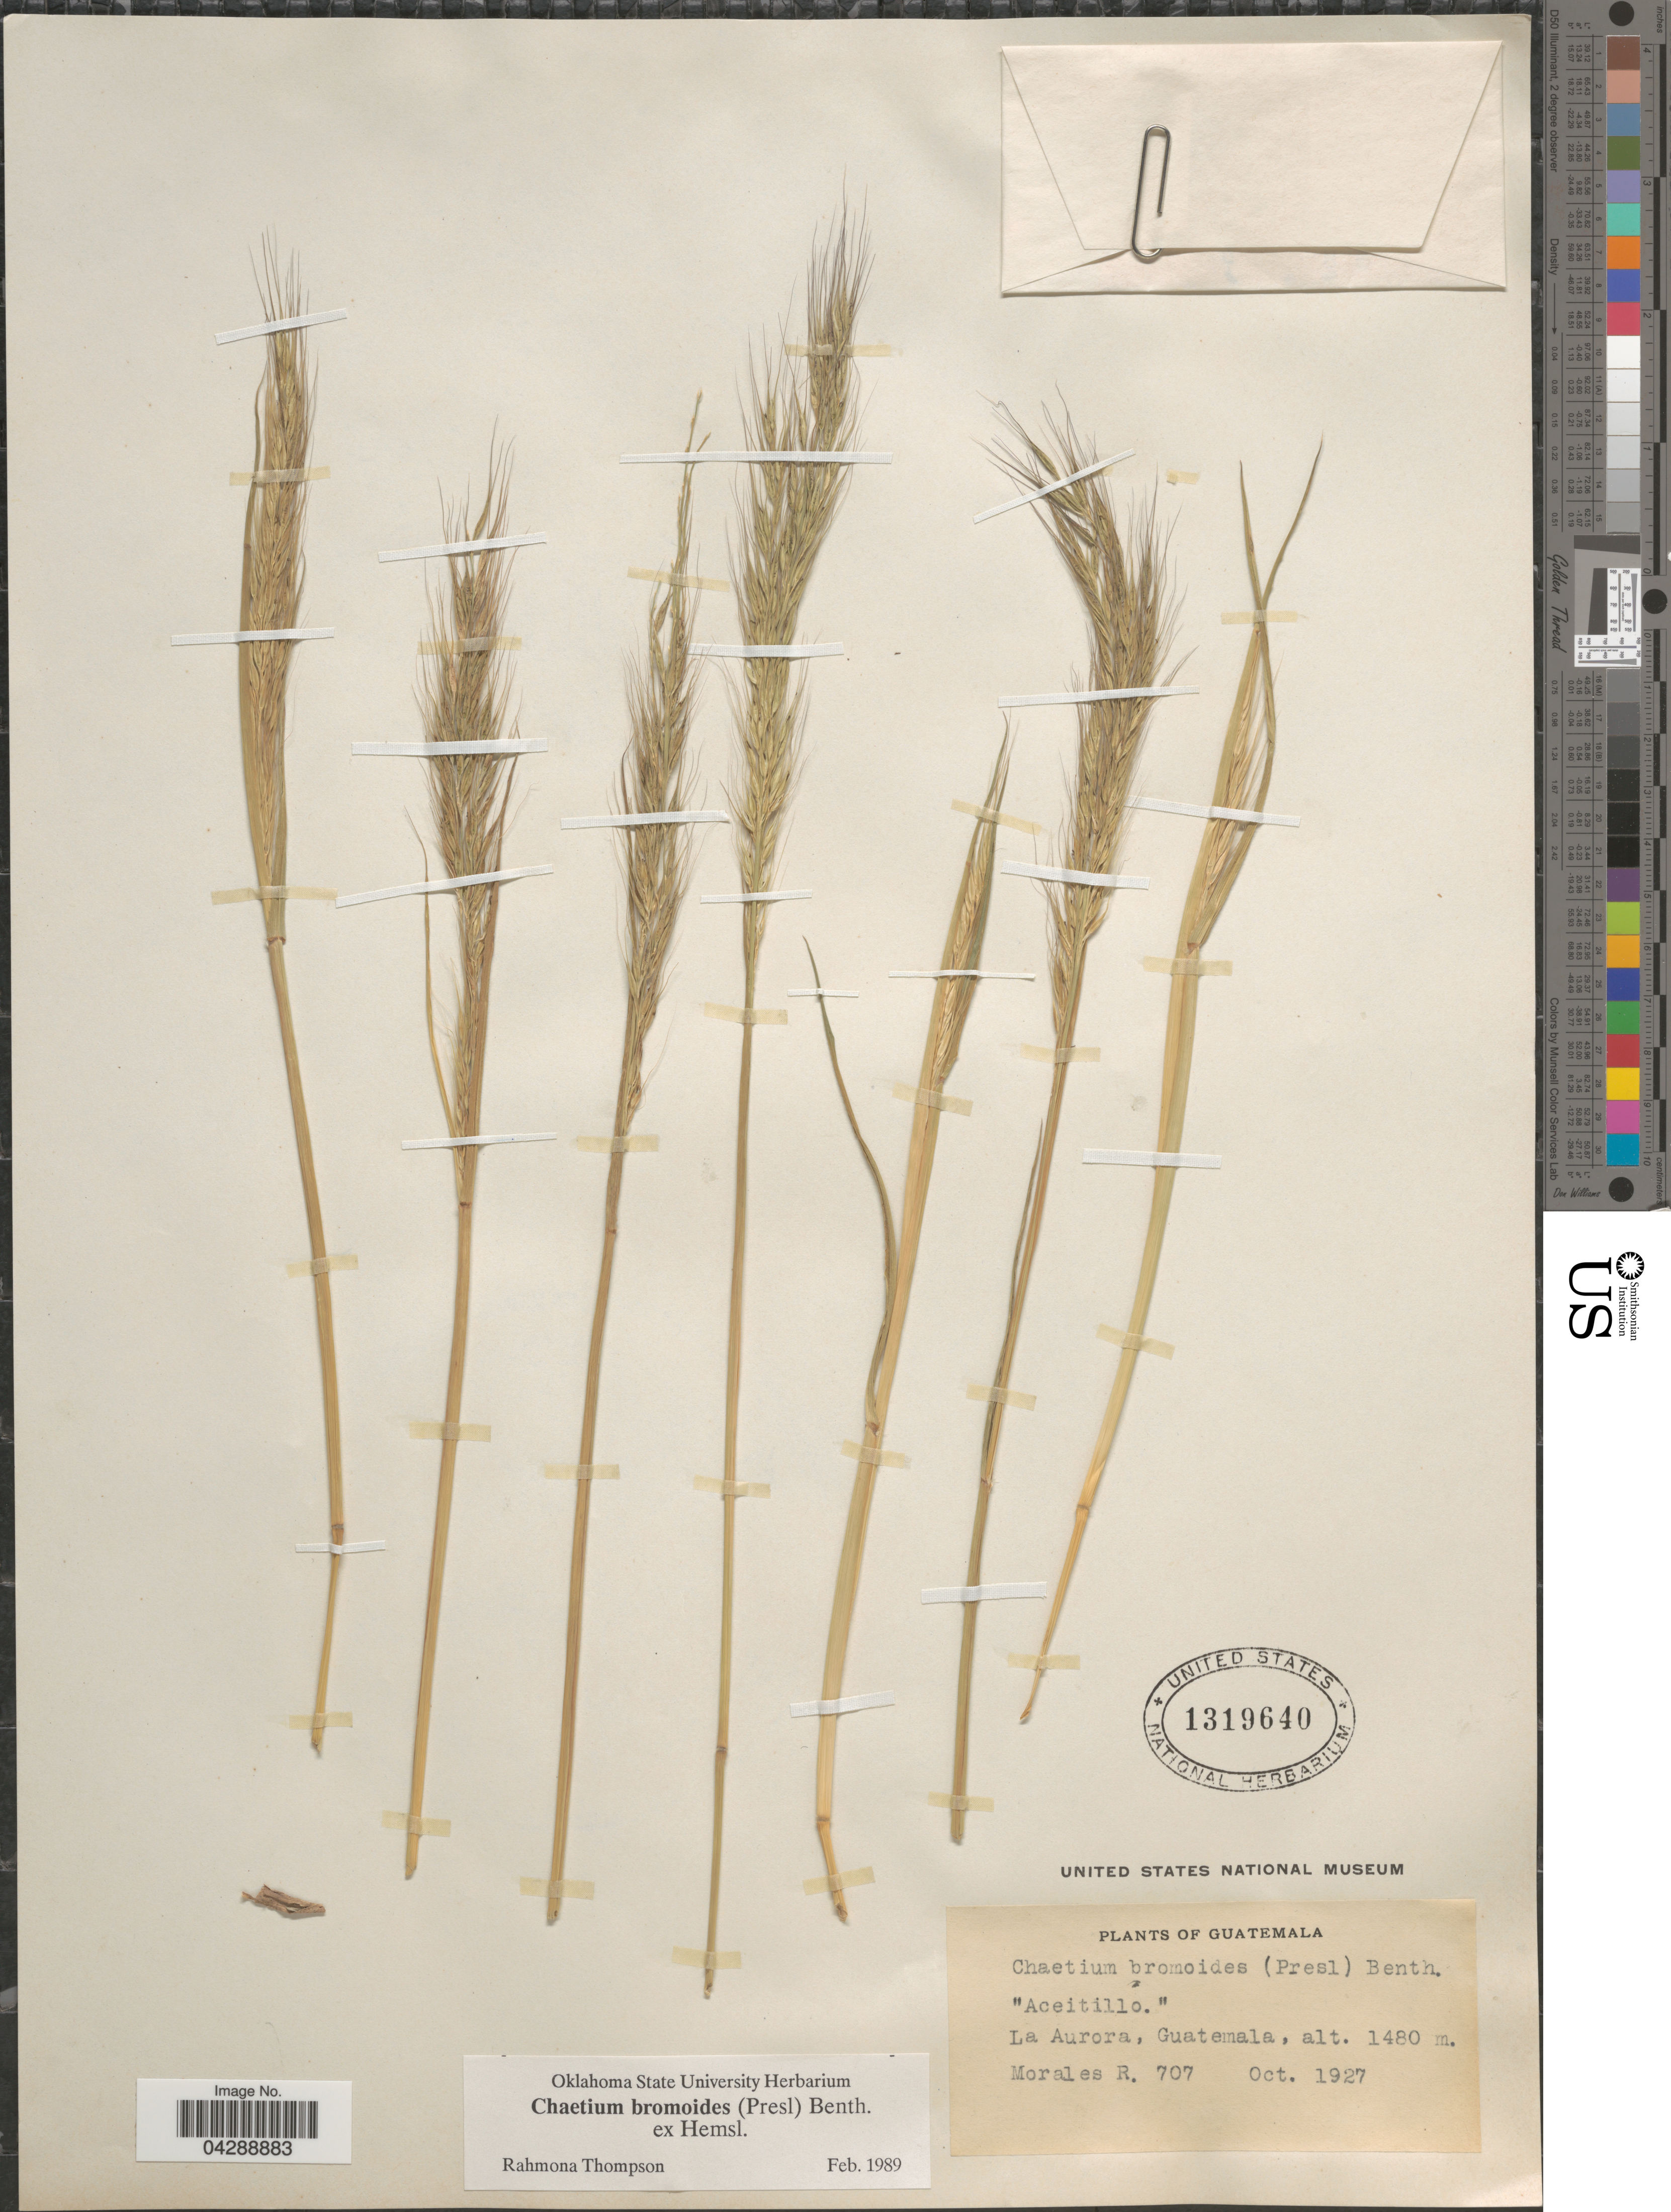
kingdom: Plantae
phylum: Tracheophyta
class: Liliopsida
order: Poales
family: Poaceae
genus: Chaetium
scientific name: Chaetium bromoides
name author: (J. Presl) Benth. ex Hemsl.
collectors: R. Morales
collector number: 707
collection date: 1927-10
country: Guatemala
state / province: Guatemala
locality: La Aurora.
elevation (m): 1480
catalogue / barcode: US 1319640